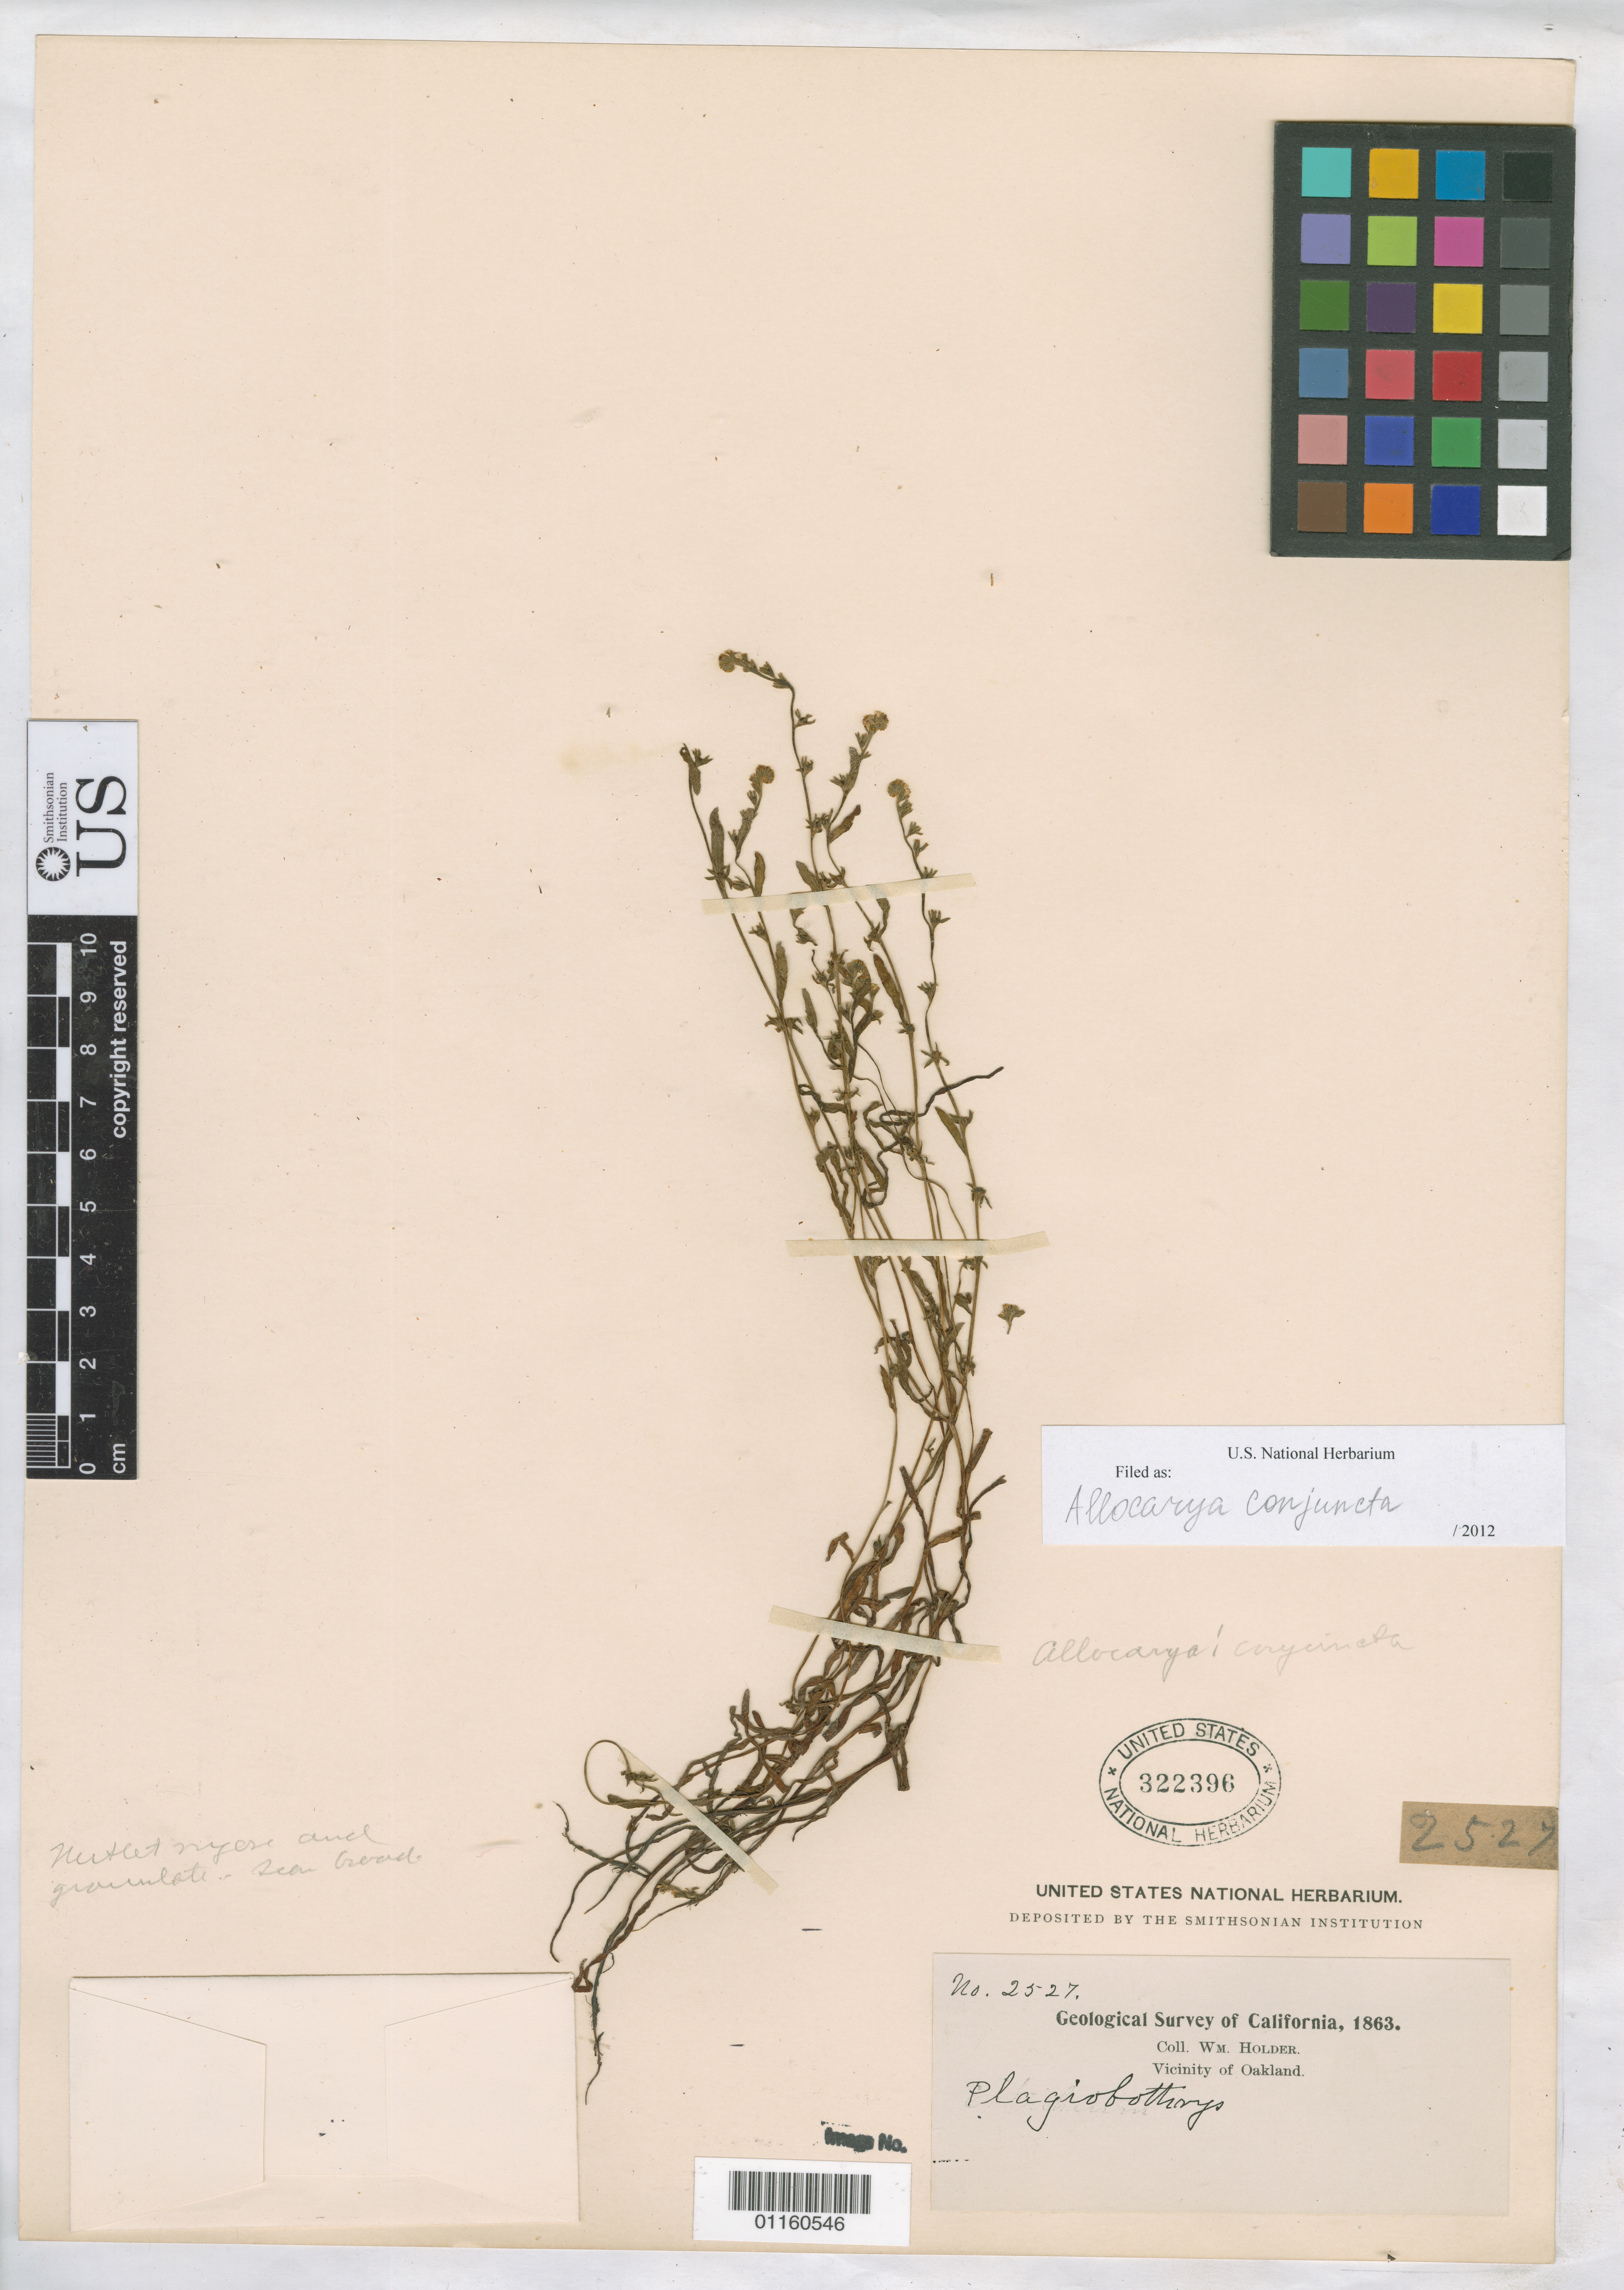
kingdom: Plantae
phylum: Tracheophyta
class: Magnoliopsida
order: Boraginales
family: Boraginaceae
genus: Allocarya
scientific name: Allocarya conjuncta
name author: Piper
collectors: W. Holder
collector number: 2527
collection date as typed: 1863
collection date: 1863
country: United States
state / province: California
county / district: Alameda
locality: Vicinity of Oakland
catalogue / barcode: US 322396